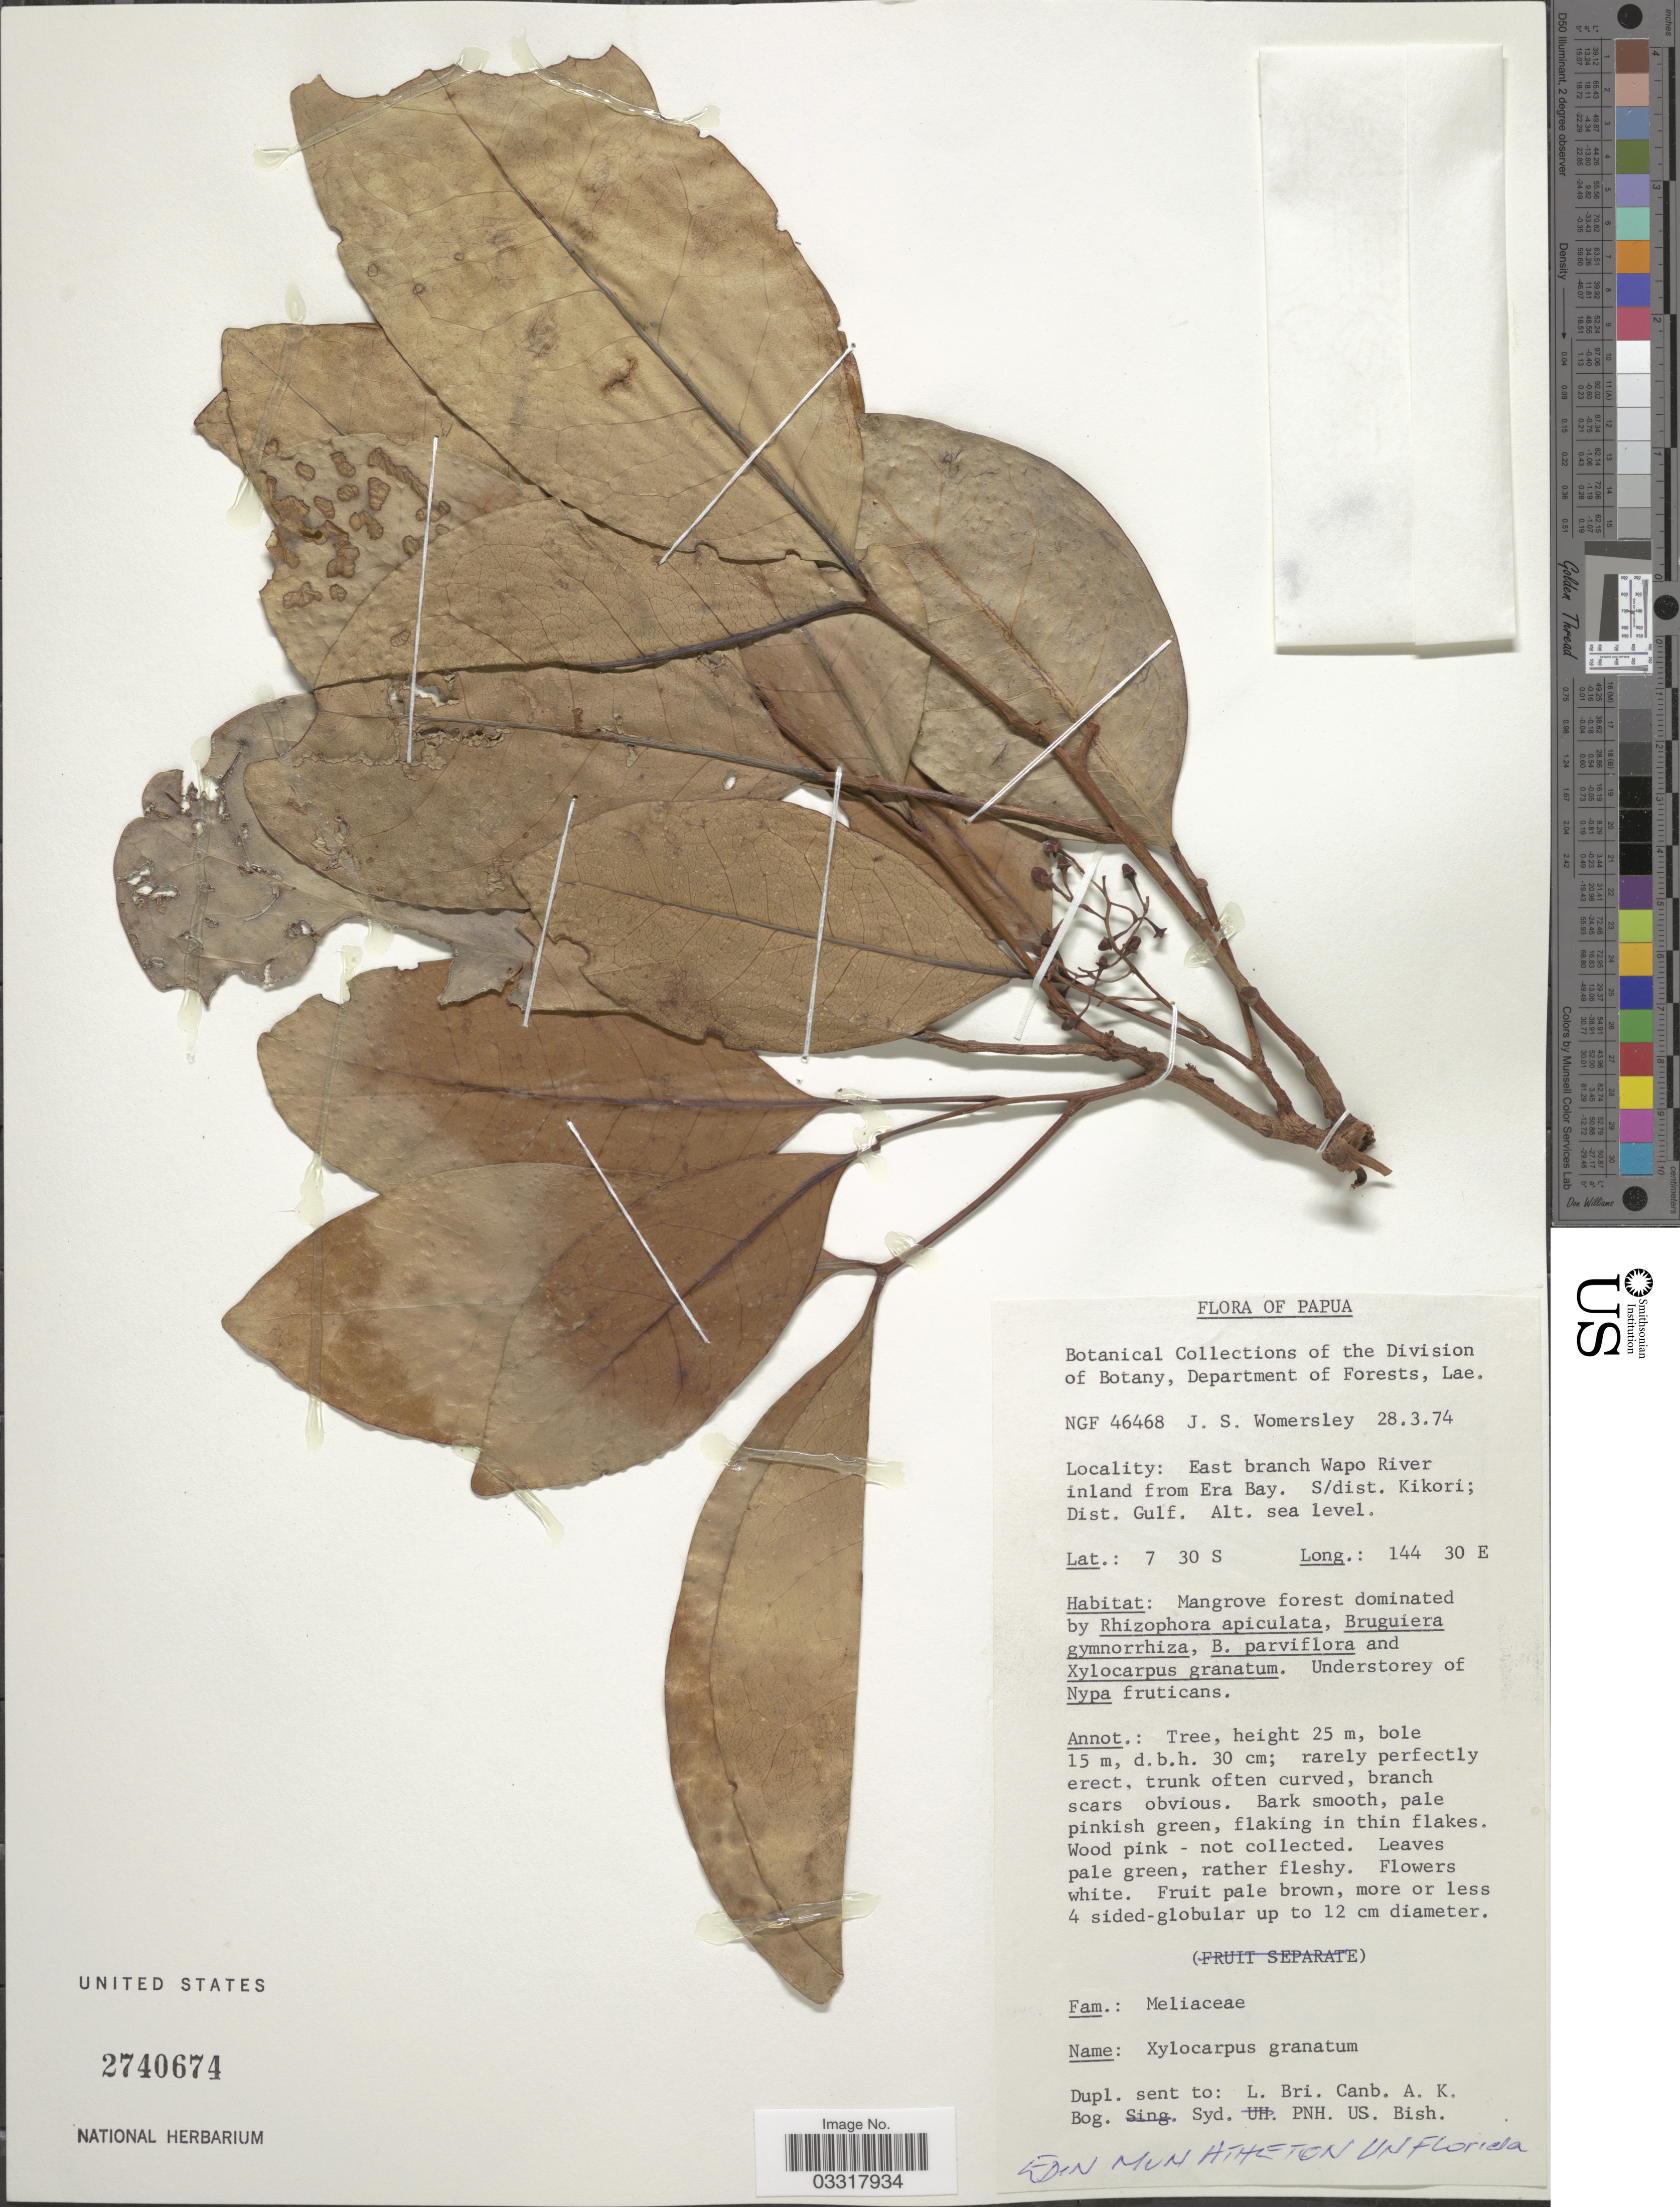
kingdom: Plantae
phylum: Tracheophyta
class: Magnoliopsida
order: Sapindales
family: Meliaceae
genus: Xylocarpus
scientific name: Xylocarpus granatum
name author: J. Koenig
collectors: J. S. Womersley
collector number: NGF 46468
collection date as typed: Transcribed d/m/y: 28/3/74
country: Papua New Guinea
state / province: Gulf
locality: Papua. East branch Wapo River inland from Era Bay. S/dist. Kikori; Dist. Gulf.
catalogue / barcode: US 2740674